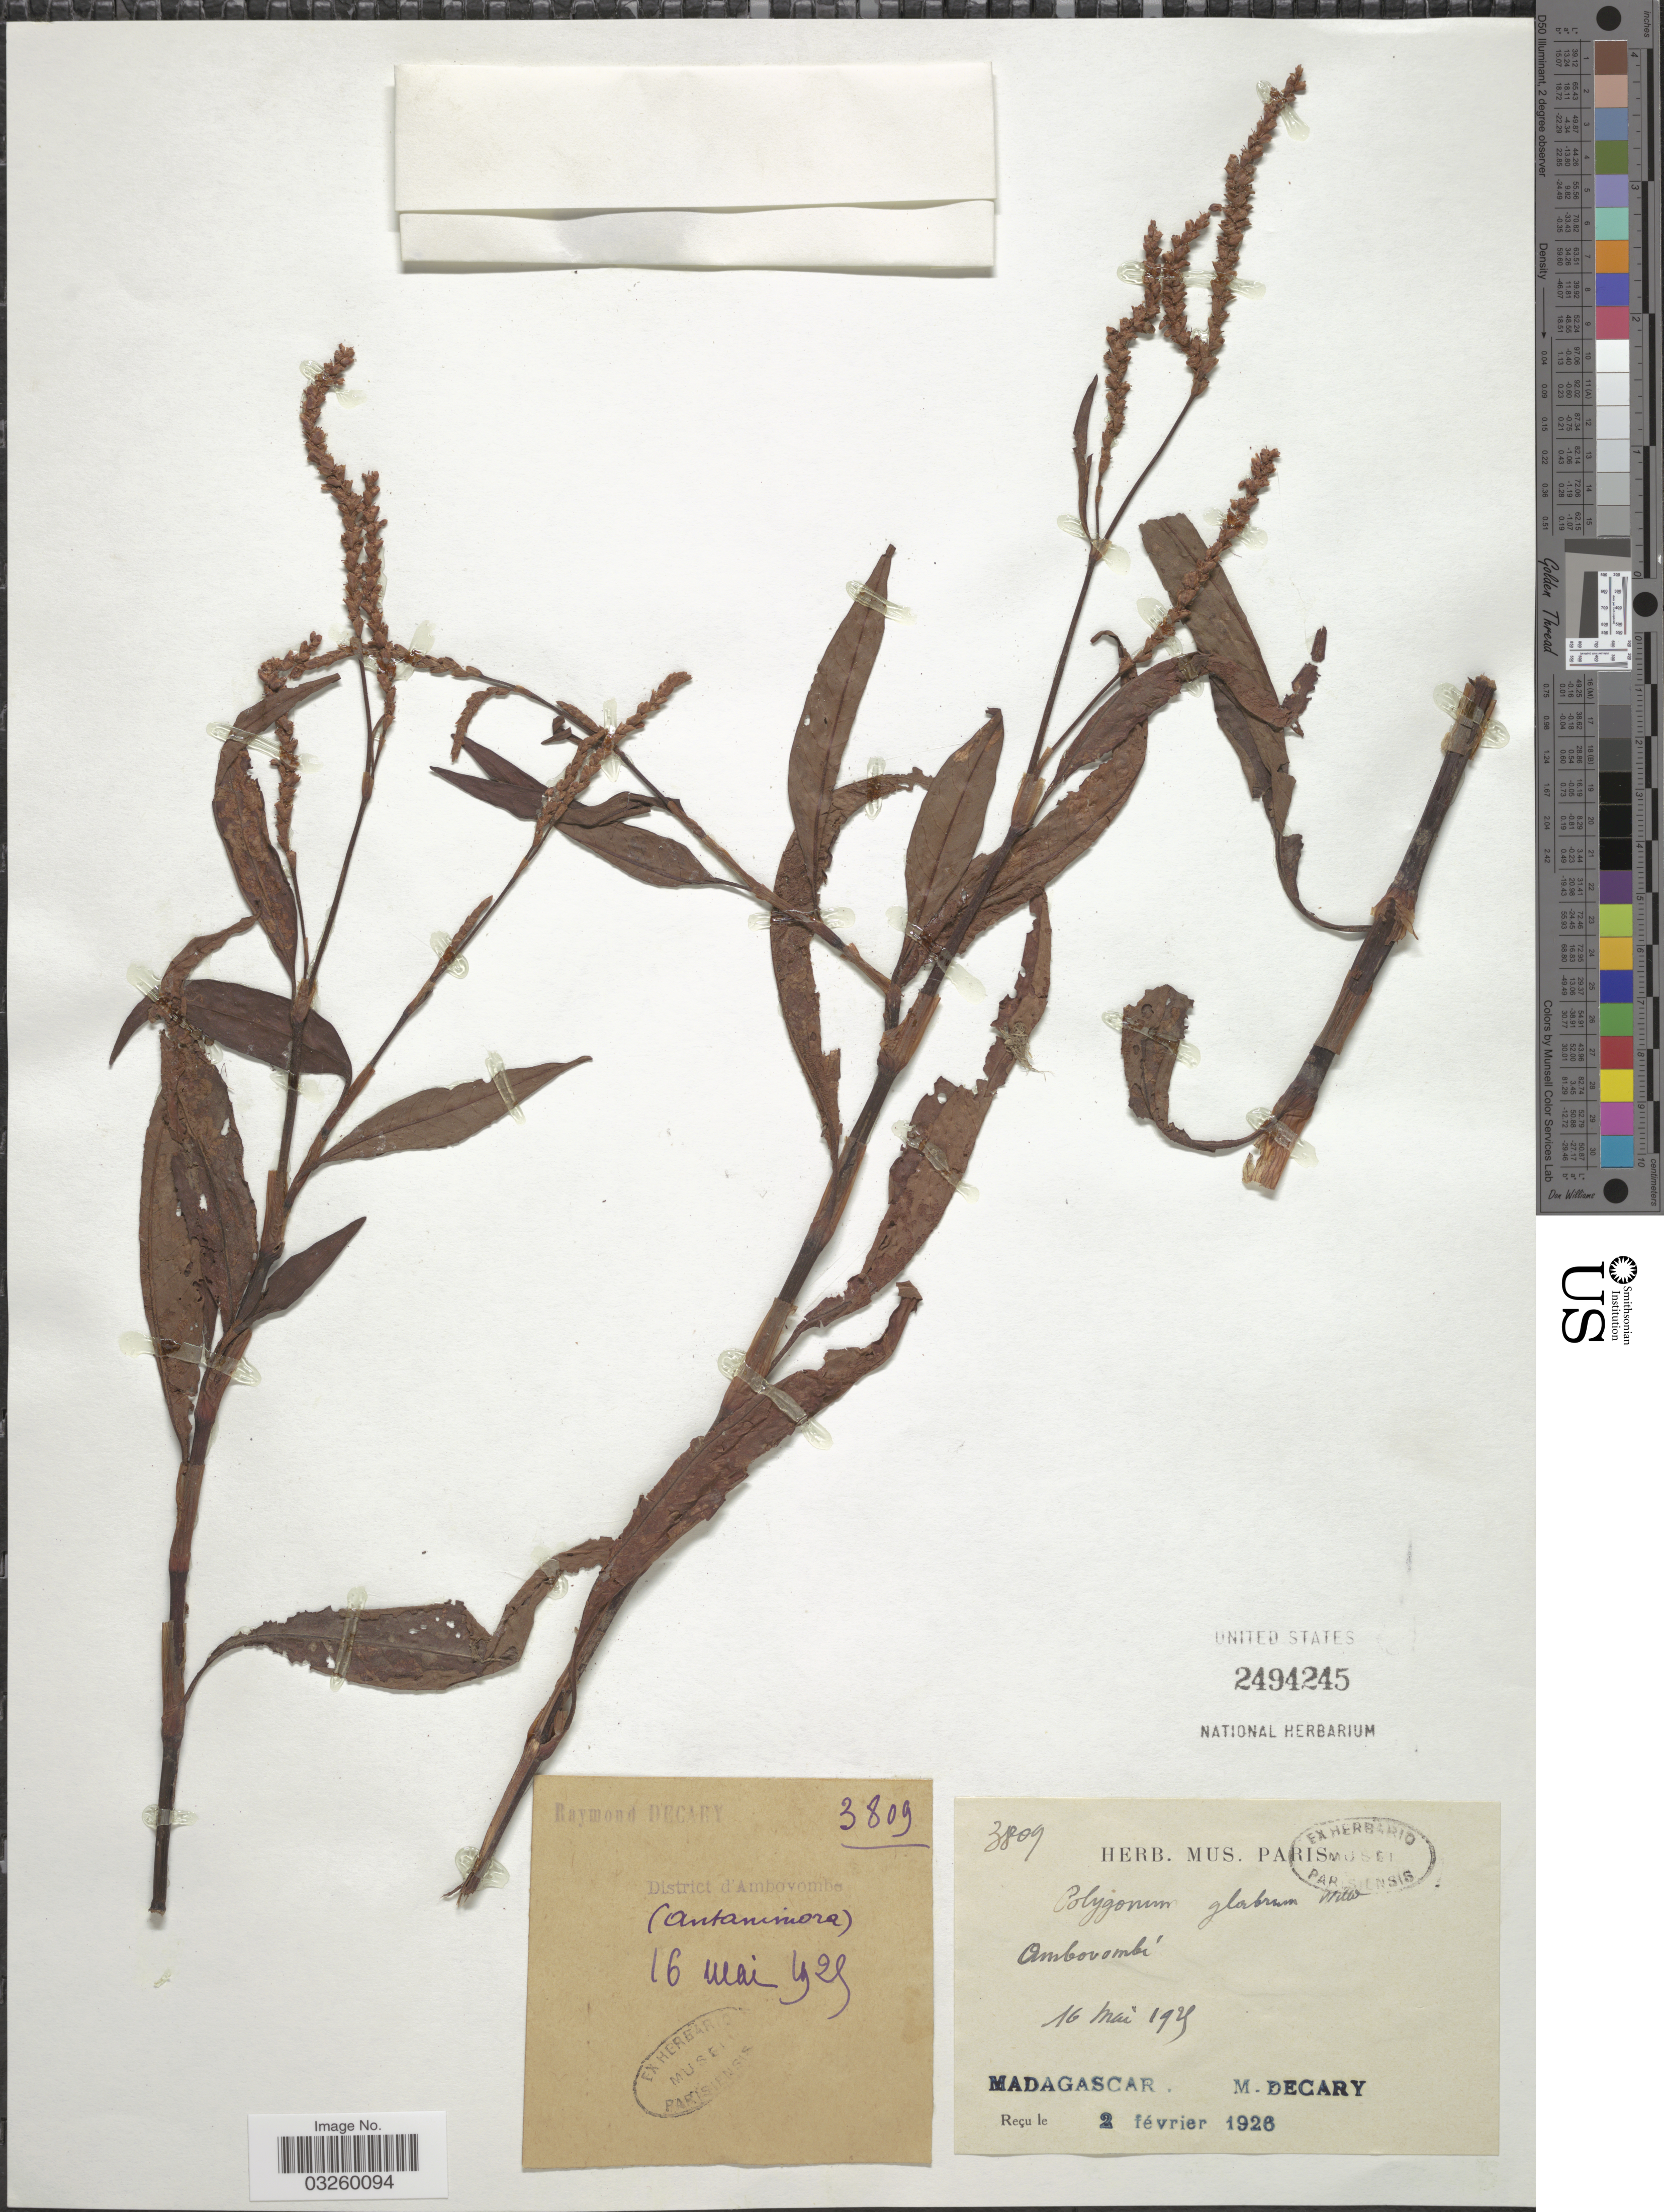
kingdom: Plantae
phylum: Tracheophyta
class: Magnoliopsida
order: Caryophyllales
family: Polygonaceae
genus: Polygonum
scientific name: Polygonum glabrum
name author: Willd.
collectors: R. Decary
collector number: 3809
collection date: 1925-05-16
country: Madagascar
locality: District d'Ambovombe. (Antanimora).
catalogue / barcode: US 2494245